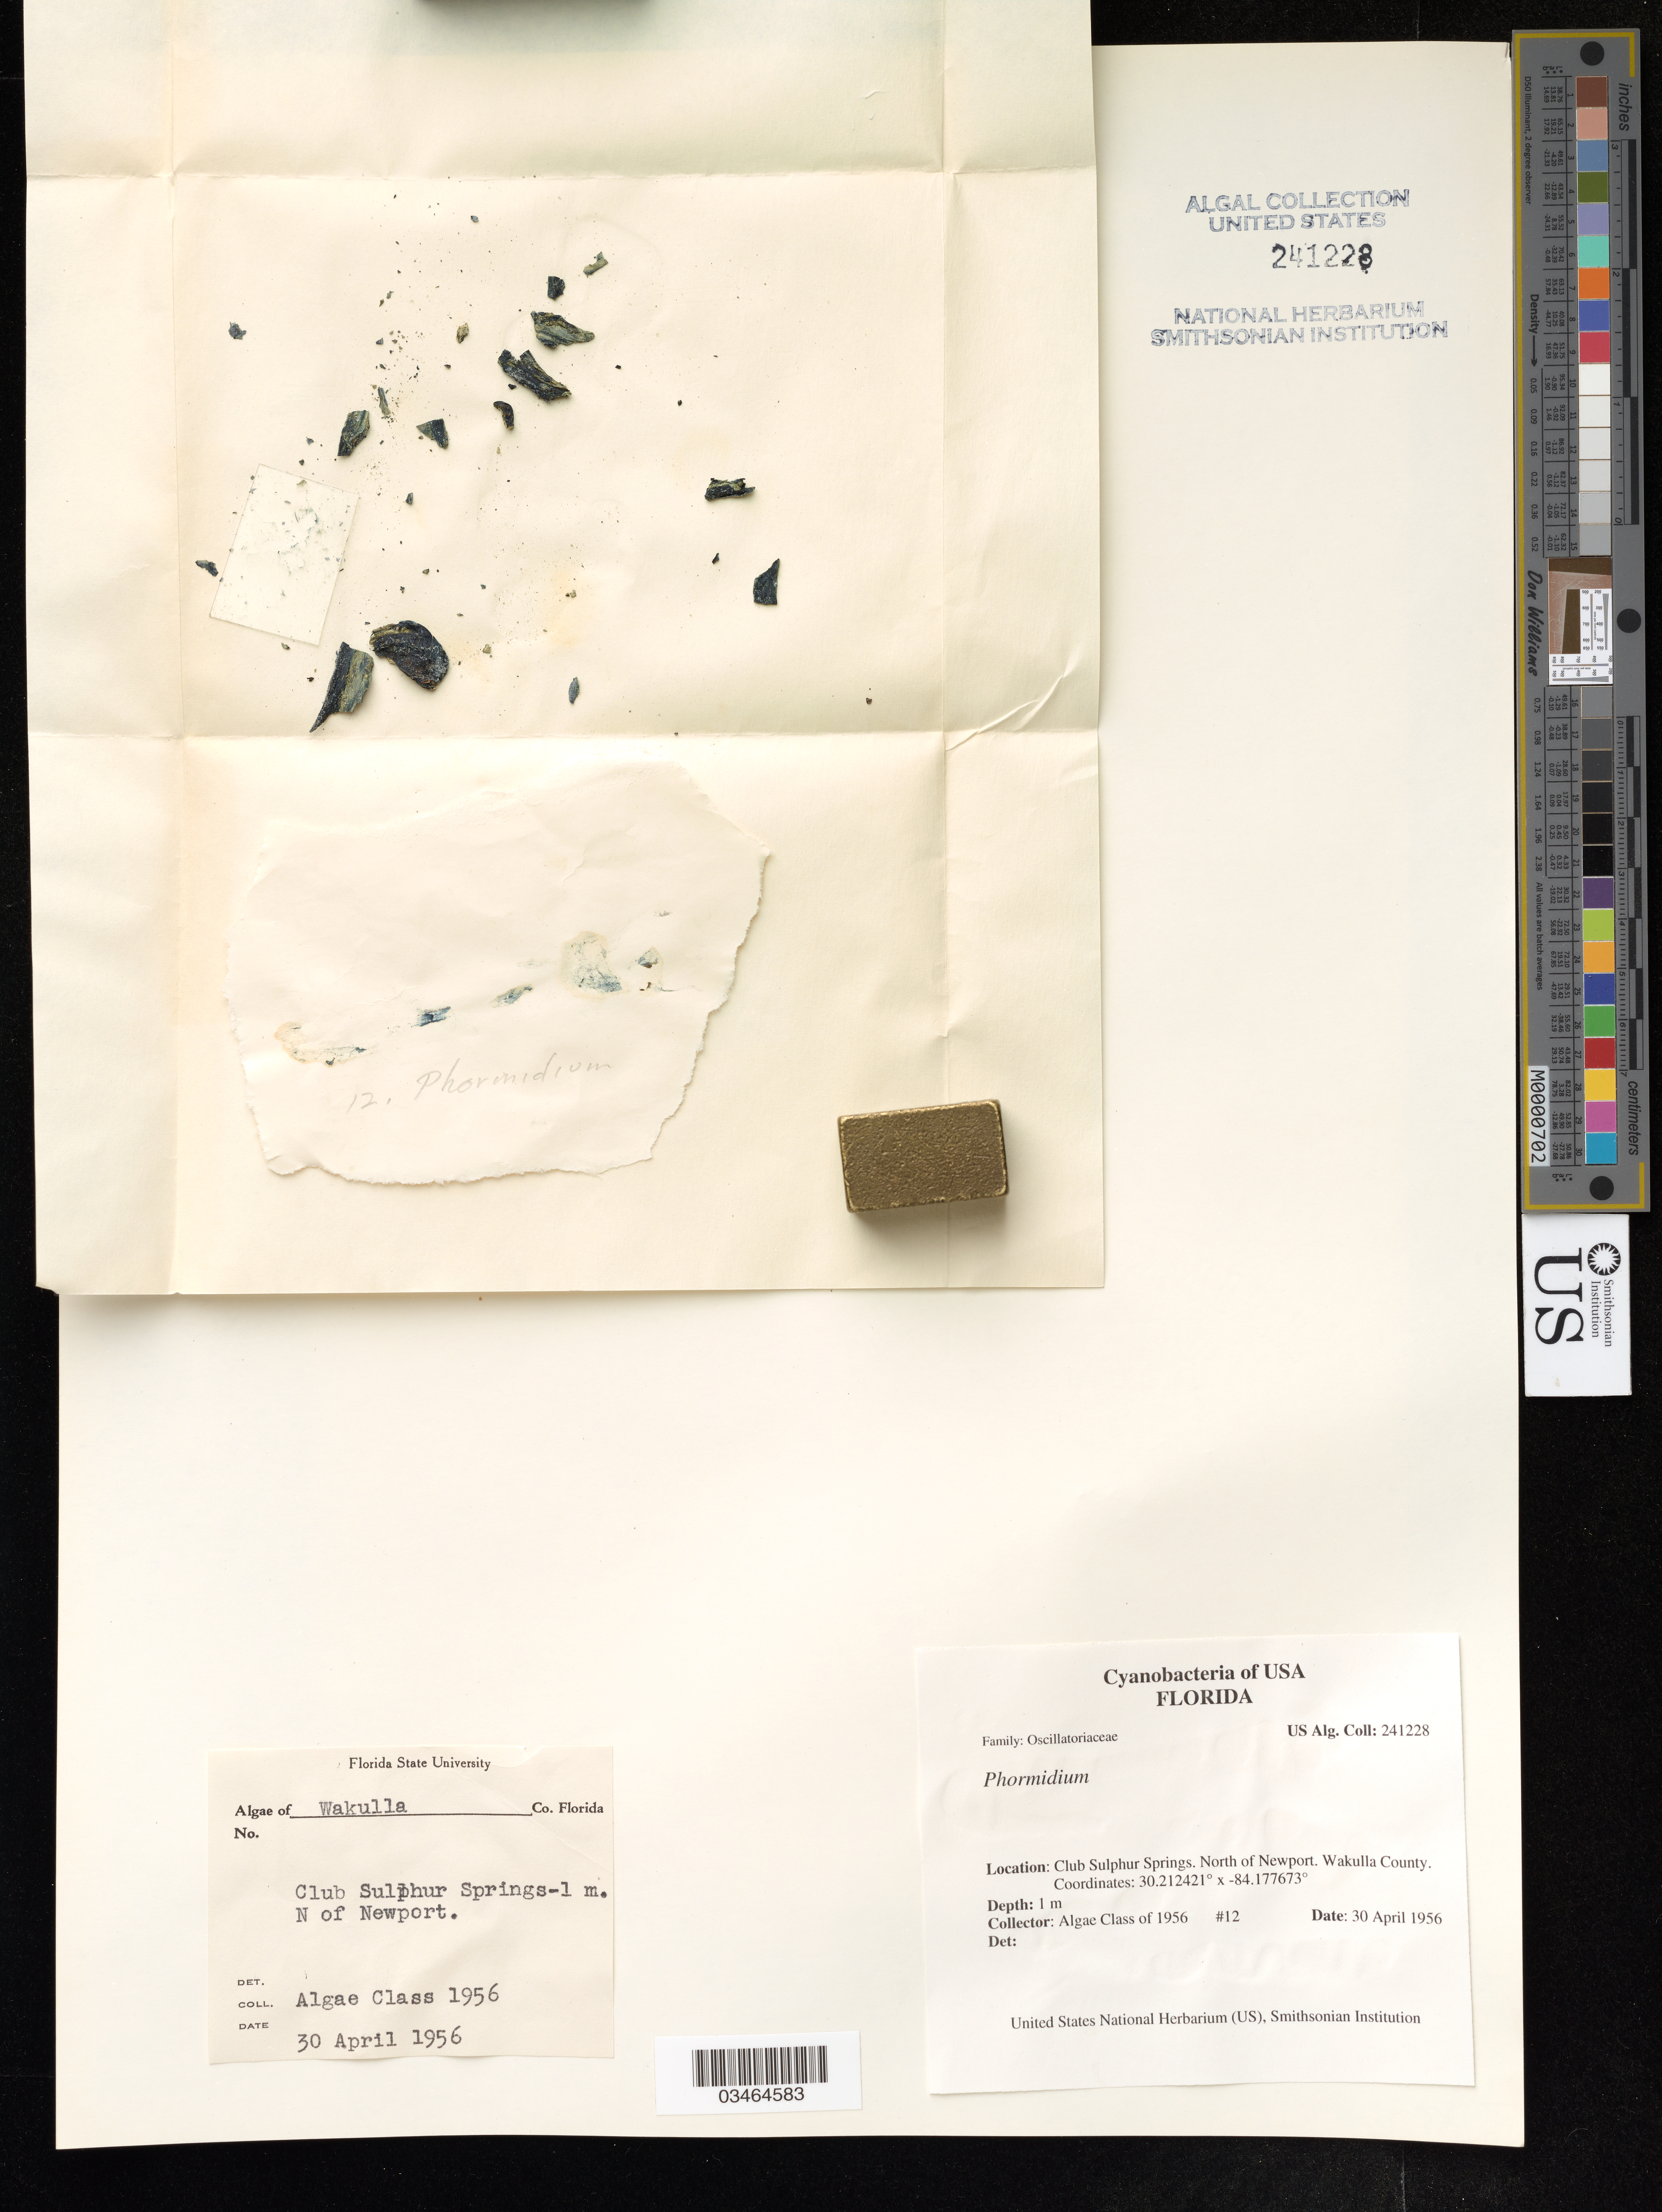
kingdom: Bacteria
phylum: Cyanobacteria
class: Cyanobacteriia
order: Cyanobacteriales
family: Oscillatoriaceae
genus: Phormidium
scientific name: Phormidium sp.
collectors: Algae Class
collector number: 12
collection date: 1956-04-30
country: United States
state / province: Florida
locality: Club Sulphur Springs. North of Newport. Wakulla County.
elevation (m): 1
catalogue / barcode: US 241228